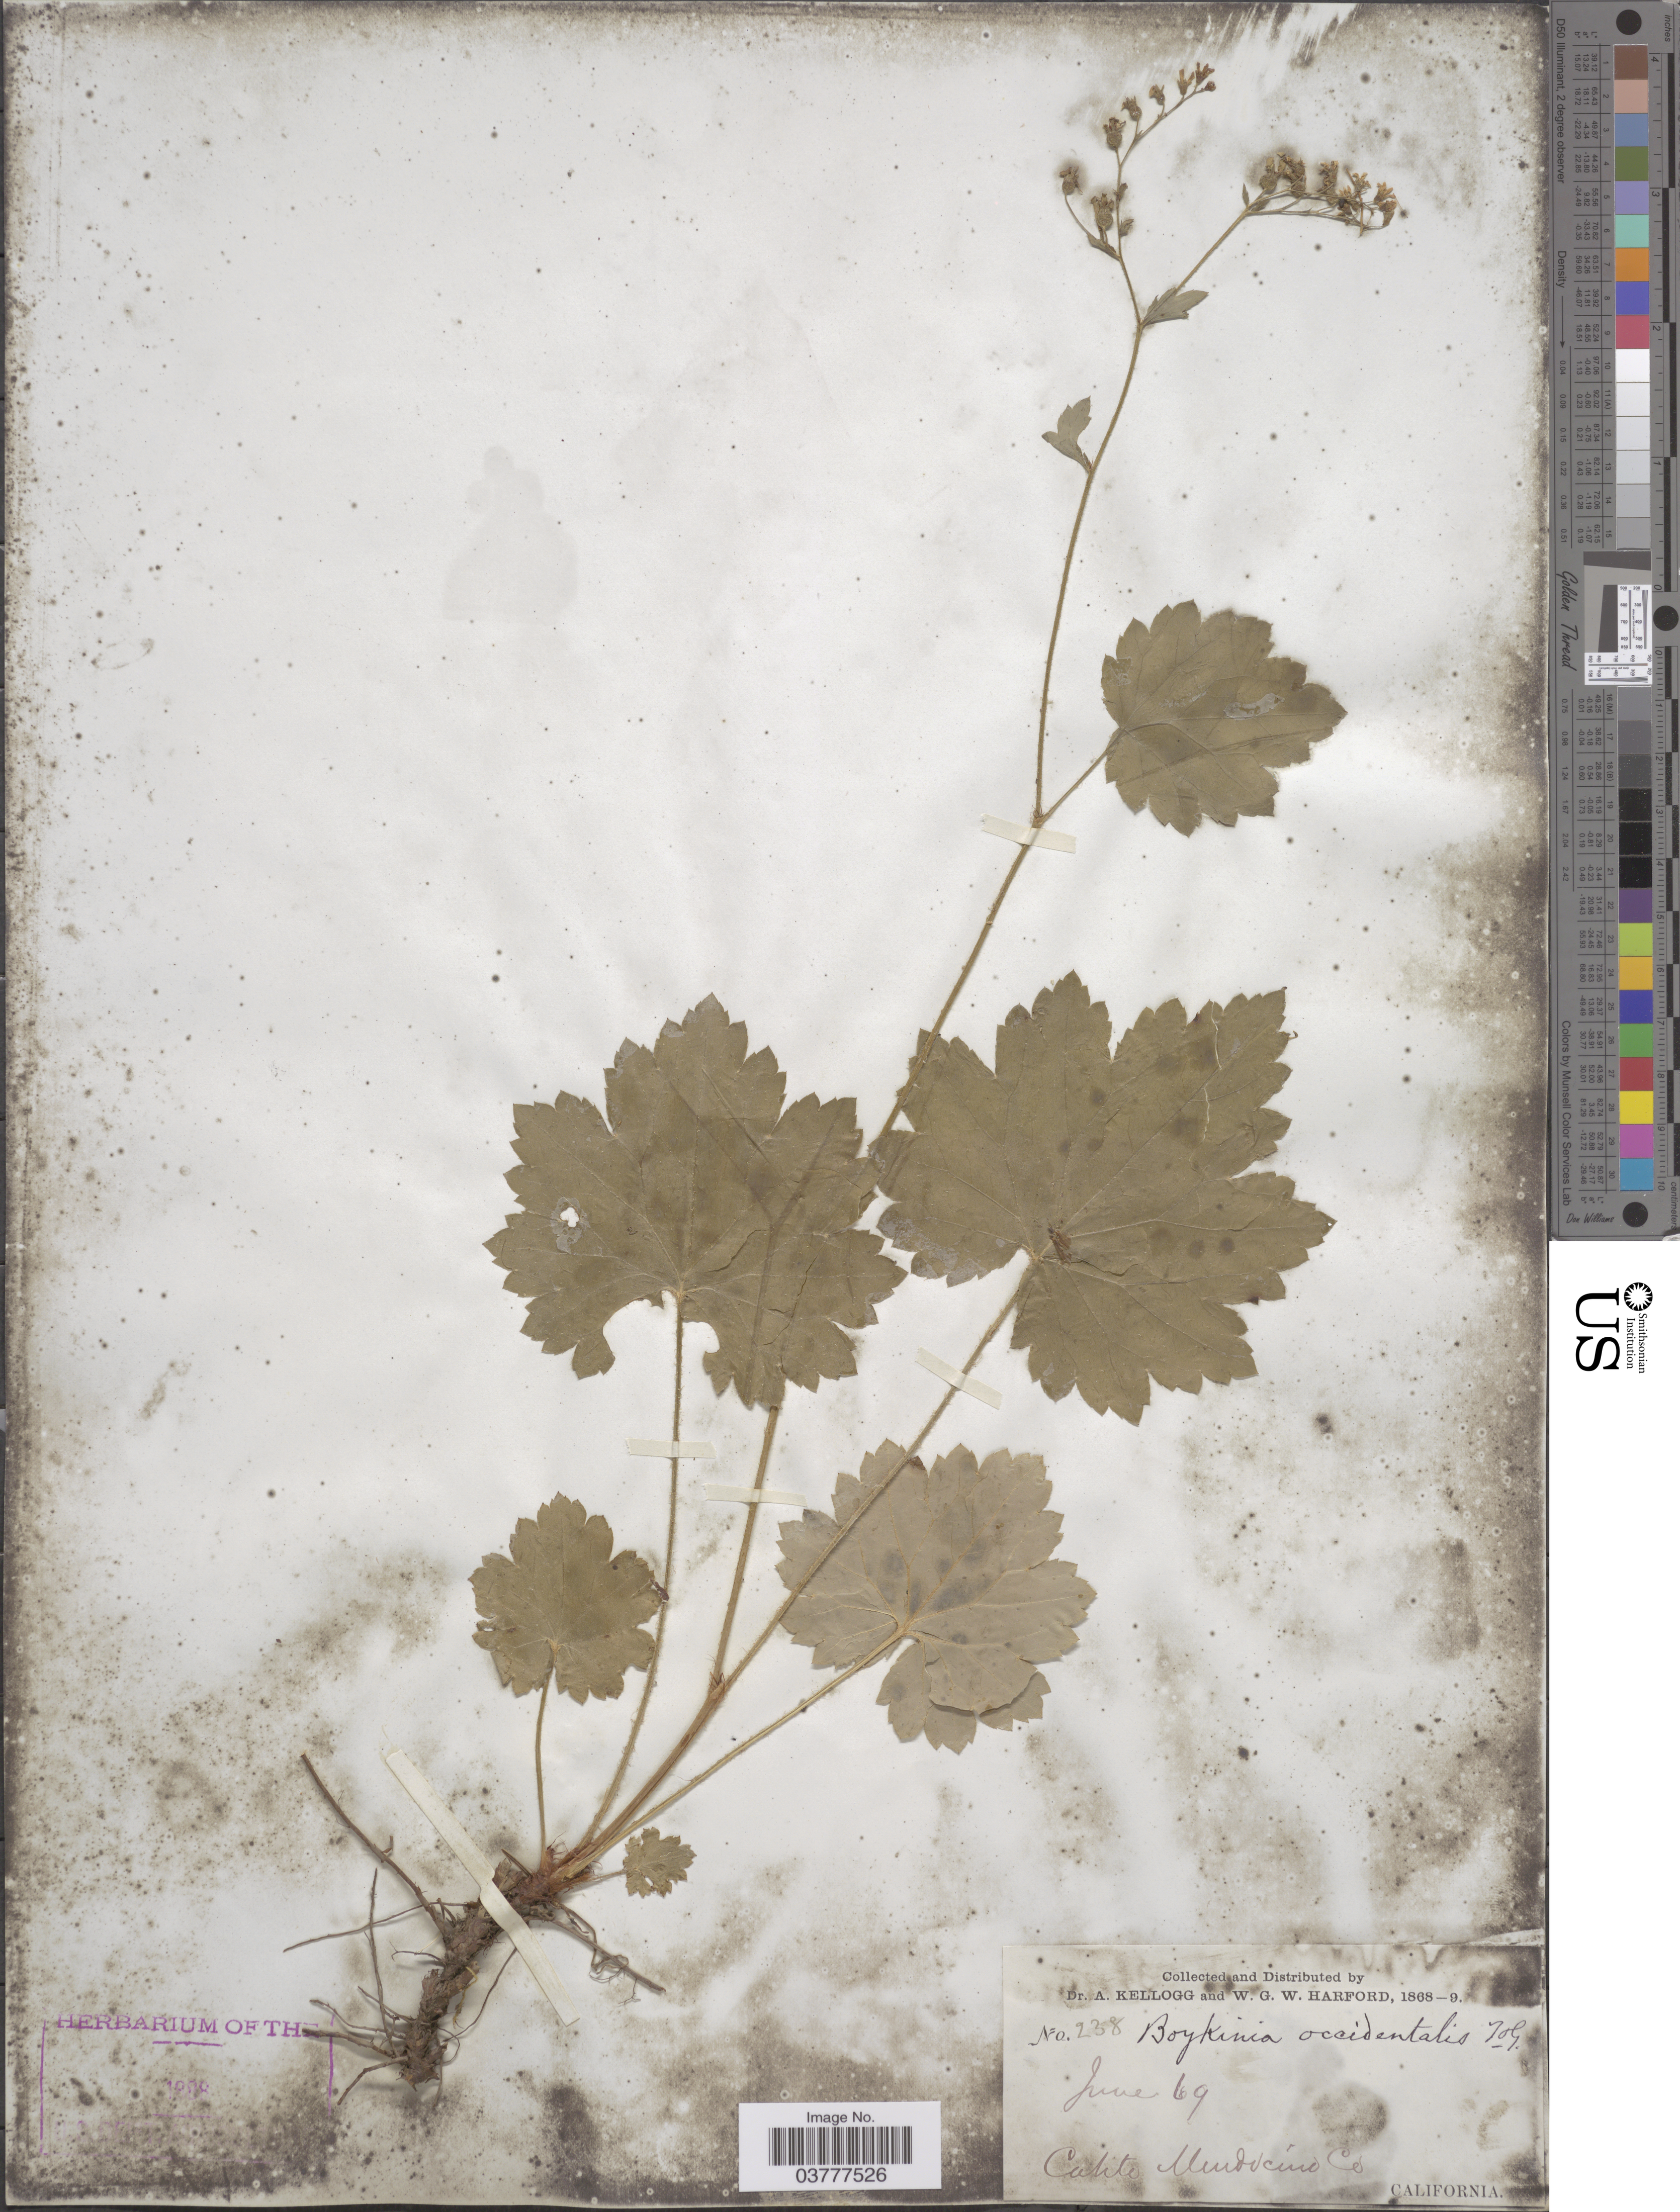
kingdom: Plantae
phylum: Tracheophyta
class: Magnoliopsida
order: Saxifragales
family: Saxifragaceae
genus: Boykinia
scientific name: Boykinia elata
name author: Greene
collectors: A. Kellogg & W. G. W. Harford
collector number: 238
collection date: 1869-06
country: United States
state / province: California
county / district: Mendocino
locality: Cahto* Mendocino Co.